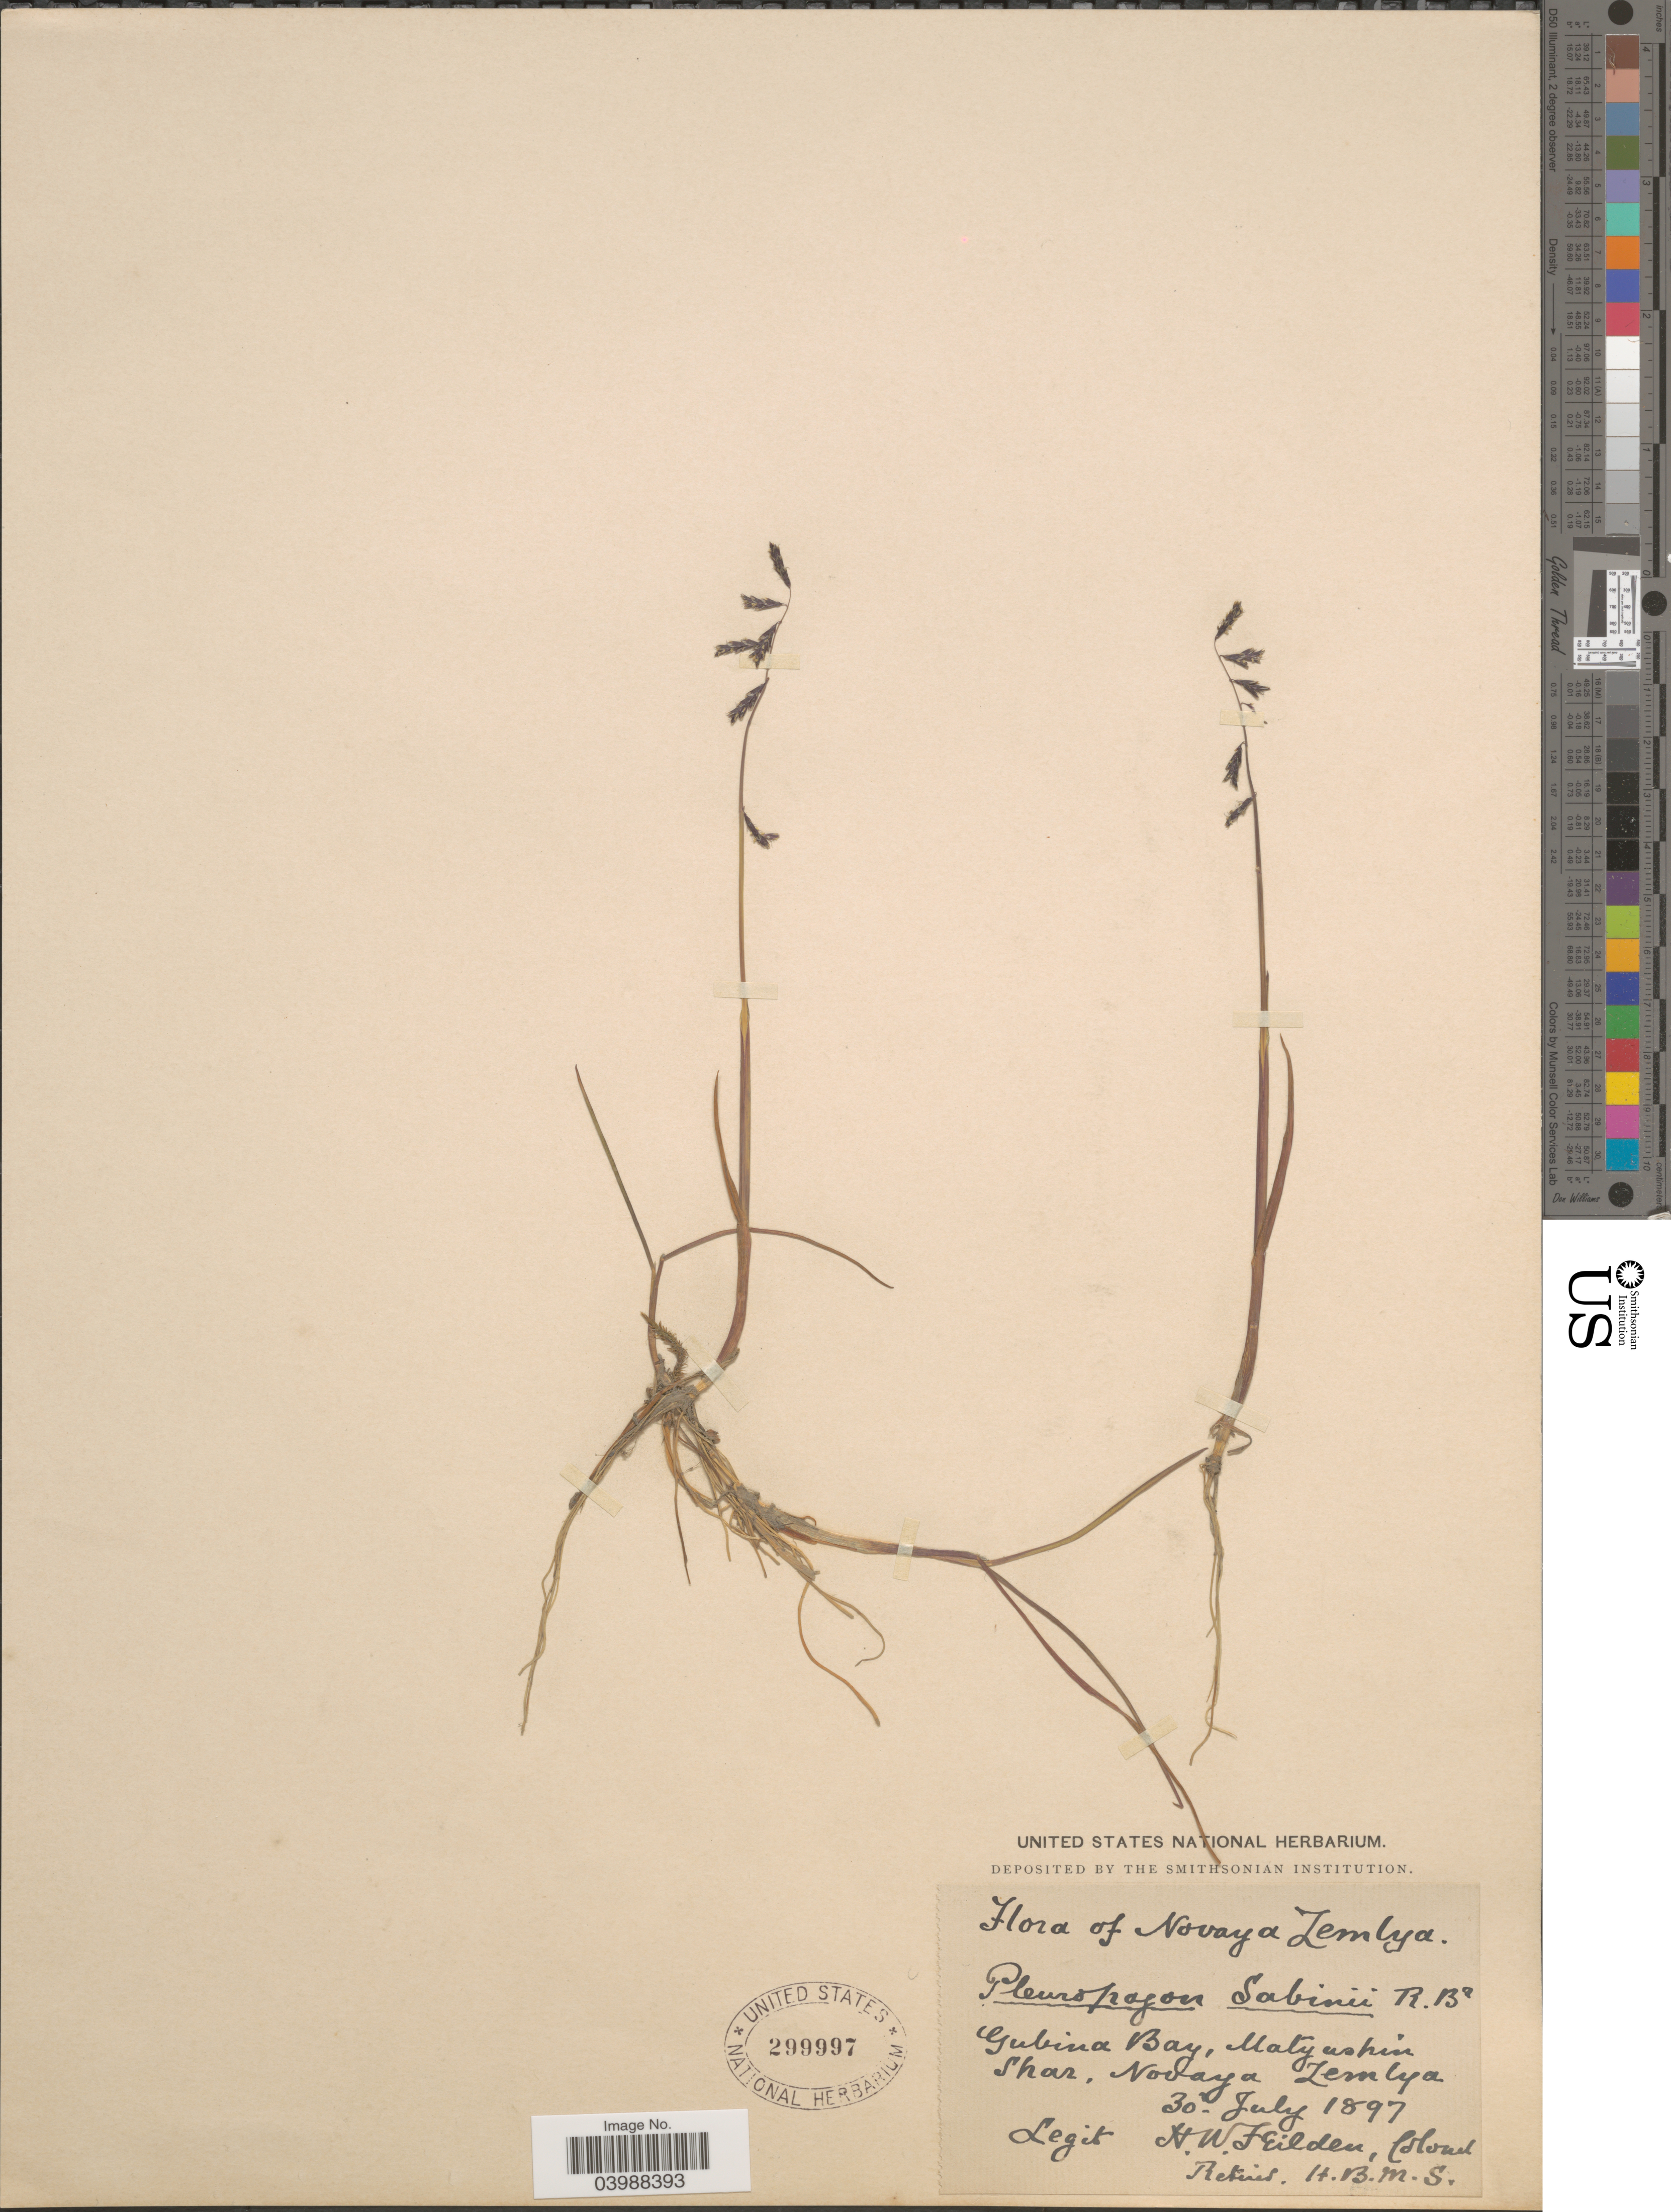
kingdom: Plantae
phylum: Tracheophyta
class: Liliopsida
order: Poales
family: Poaceae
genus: Pleuropogon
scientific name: Pleuropogon sabinei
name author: R. Br.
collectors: H. Feilden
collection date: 1897-07-30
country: Russian Federation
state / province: Arkhangelsk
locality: Novaya Zemlya. Gubina Bay, Matyushin Shar, Novaya Zemlya.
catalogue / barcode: US 299997